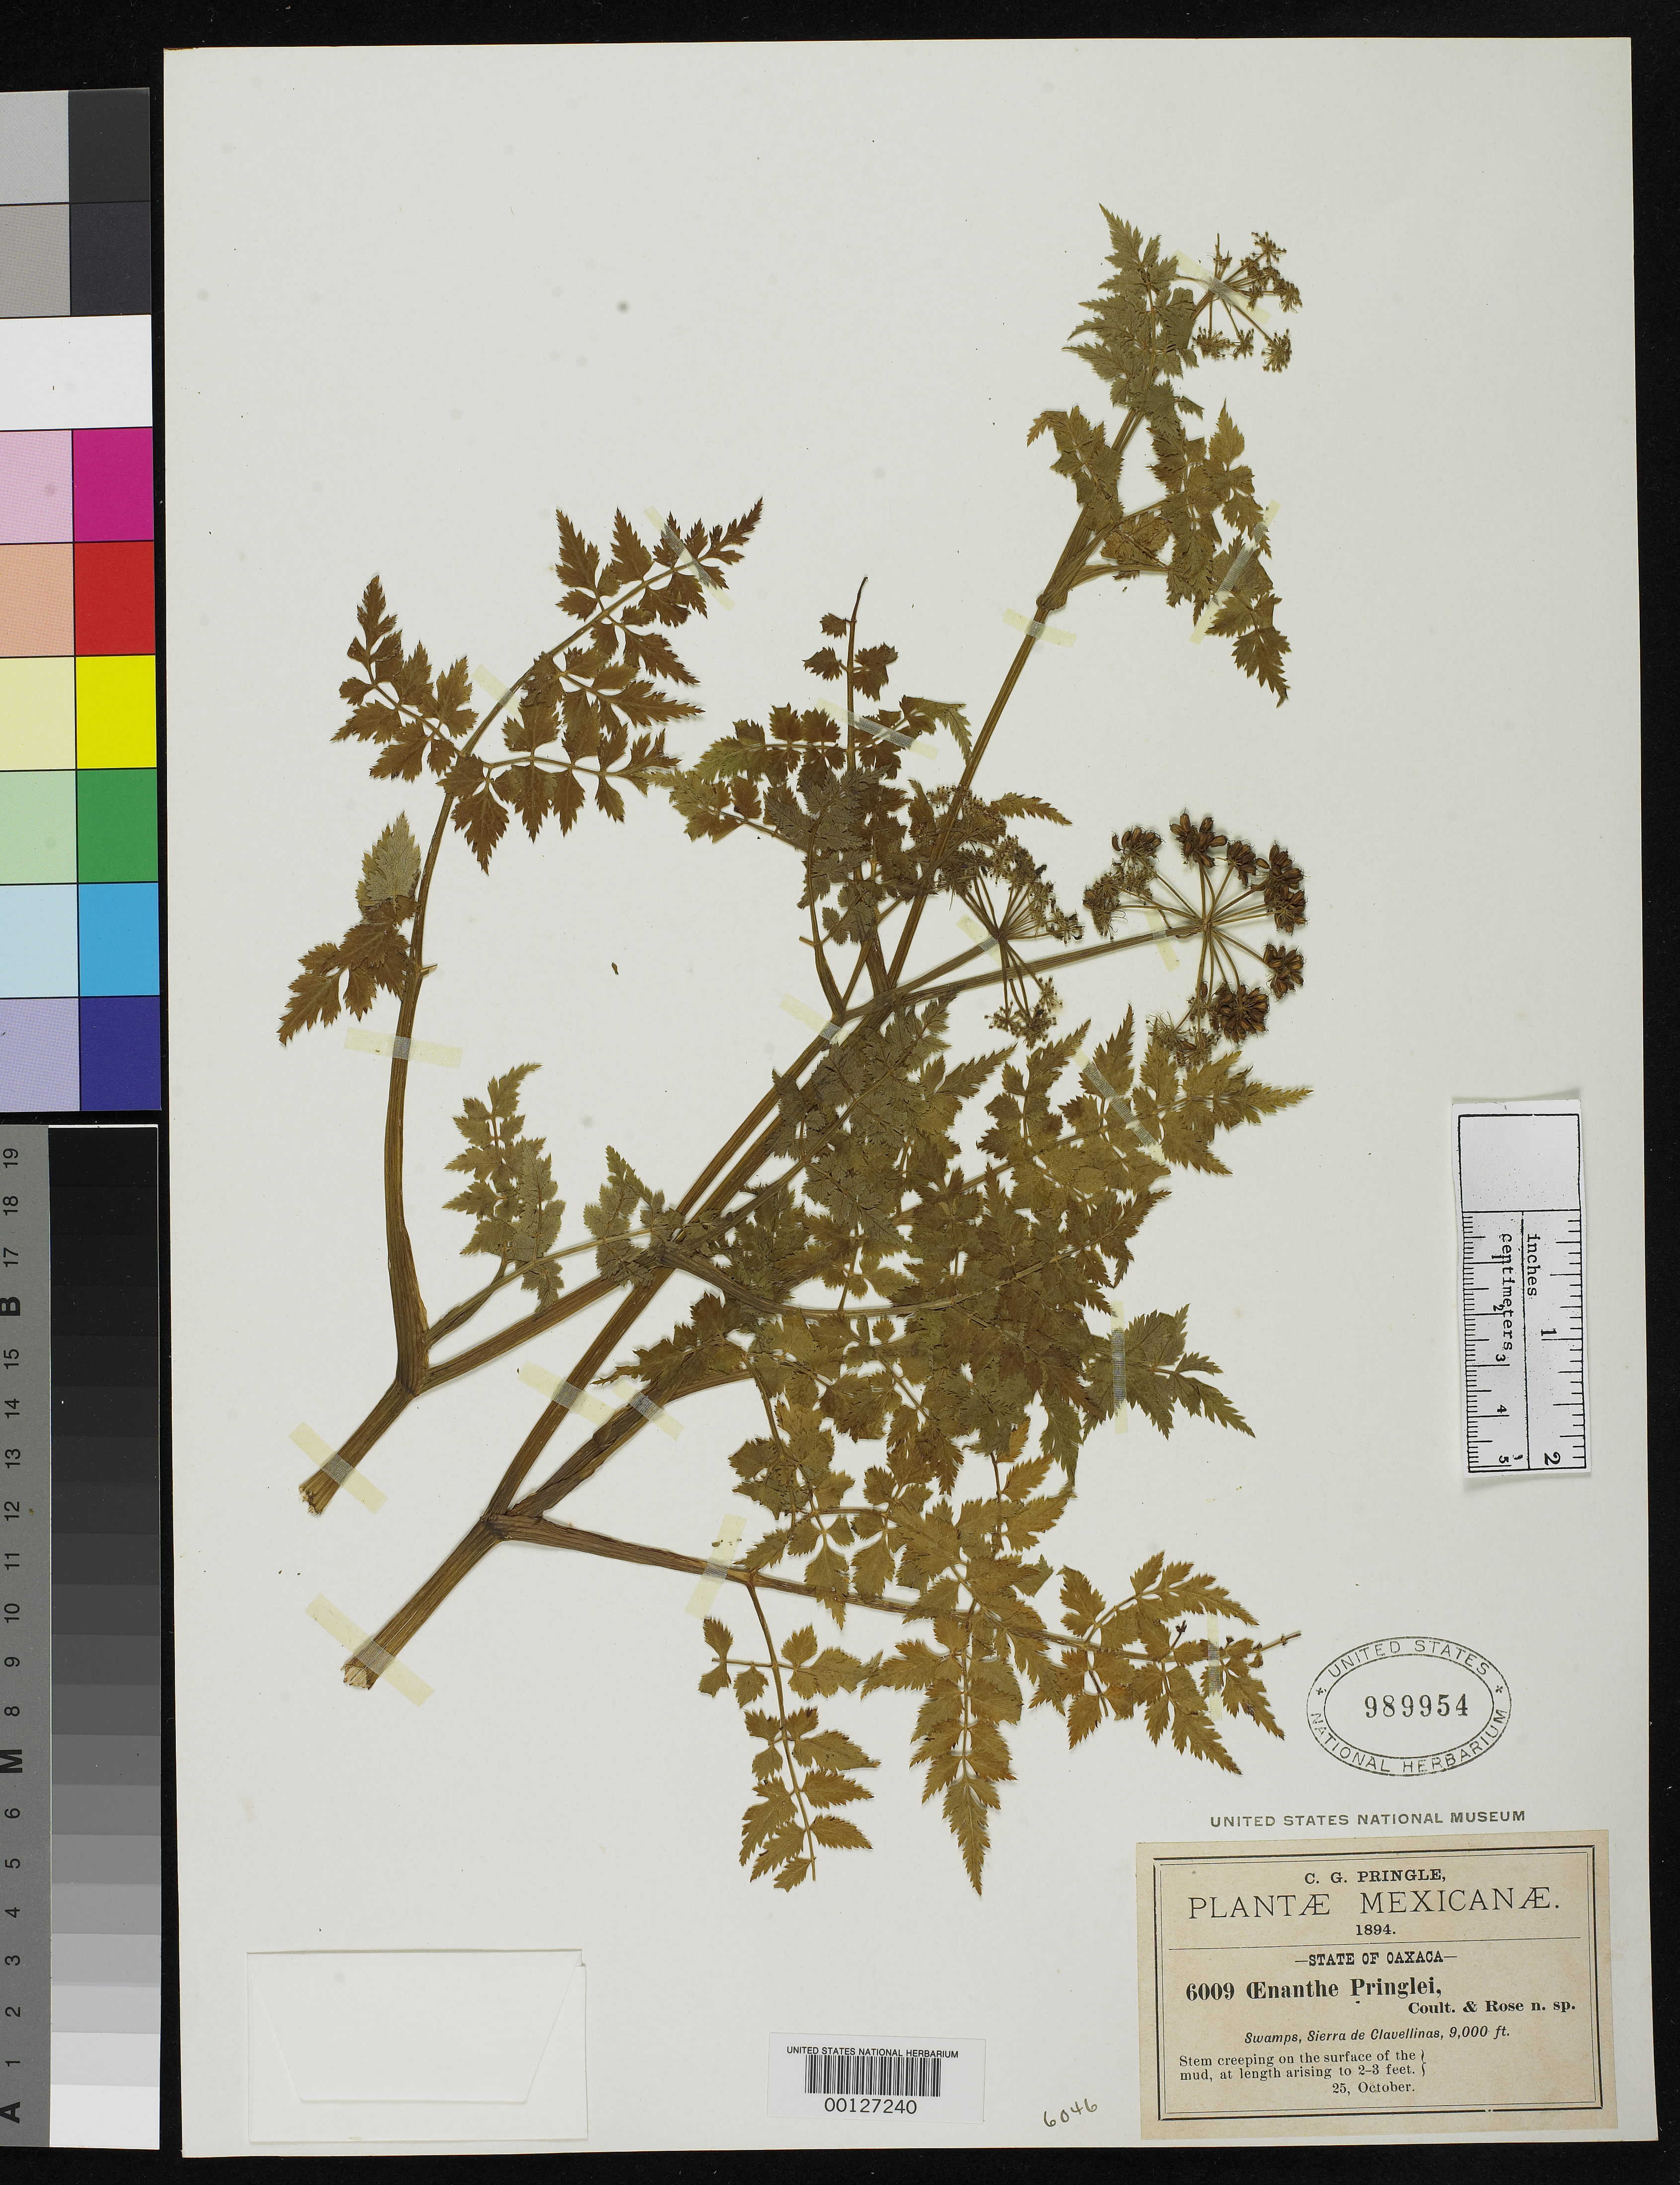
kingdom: Plantae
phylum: Tracheophyta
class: Magnoliopsida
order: Apiales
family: Apiaceae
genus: Oenanthe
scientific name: Oenanthe pringlei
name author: J.M. Coult. & Rose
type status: Type Collection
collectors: C. G. Pringle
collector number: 6009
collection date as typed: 25 Oct 1894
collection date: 1894-10-25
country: Mexico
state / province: Oaxaca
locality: Sierra de Clavellinas.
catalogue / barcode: US 989954